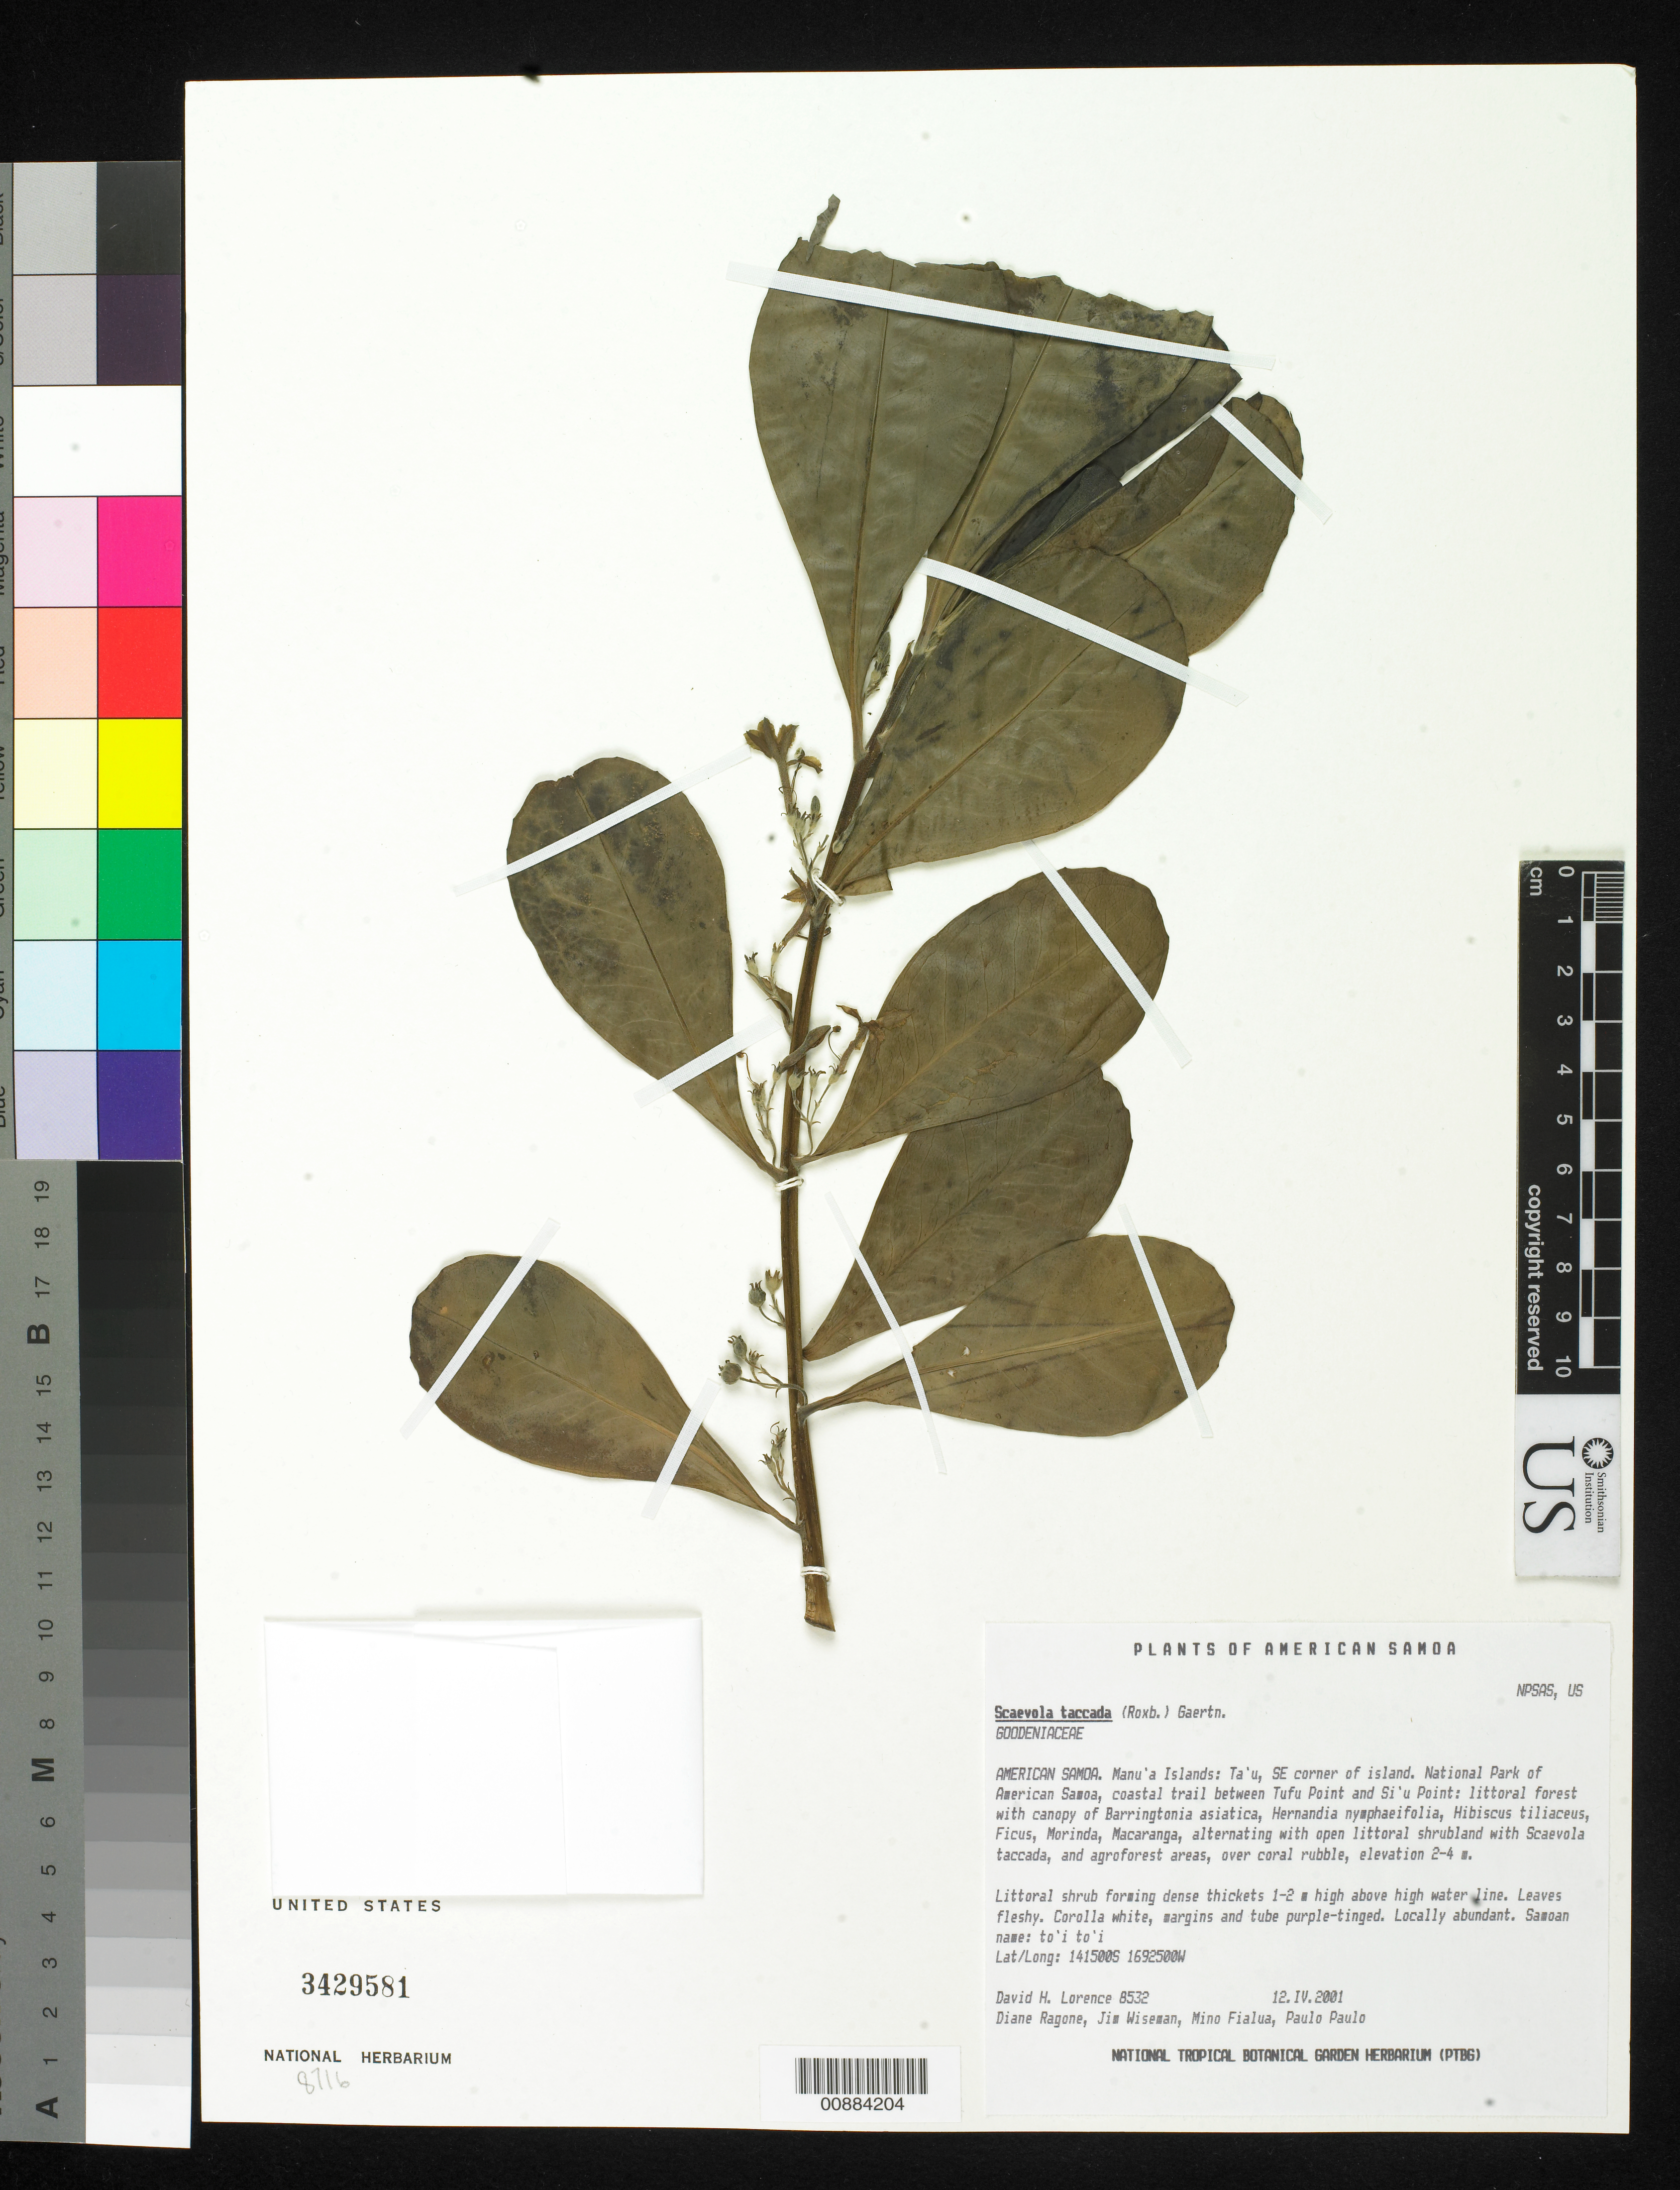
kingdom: Plantae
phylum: Tracheophyta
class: Magnoliopsida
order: Asterales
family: Goodeniaceae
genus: Scaevola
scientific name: Scaevola taccada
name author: (Gaertn.) Roxb.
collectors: D. Lorence et al.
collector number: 8532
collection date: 2001-04-12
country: American Samoa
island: Ta'u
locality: National Park of American Samoa coastal trail between Tufu Point and Si'u Point, SE corner of island, Ta'u.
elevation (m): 2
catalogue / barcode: US 3429581